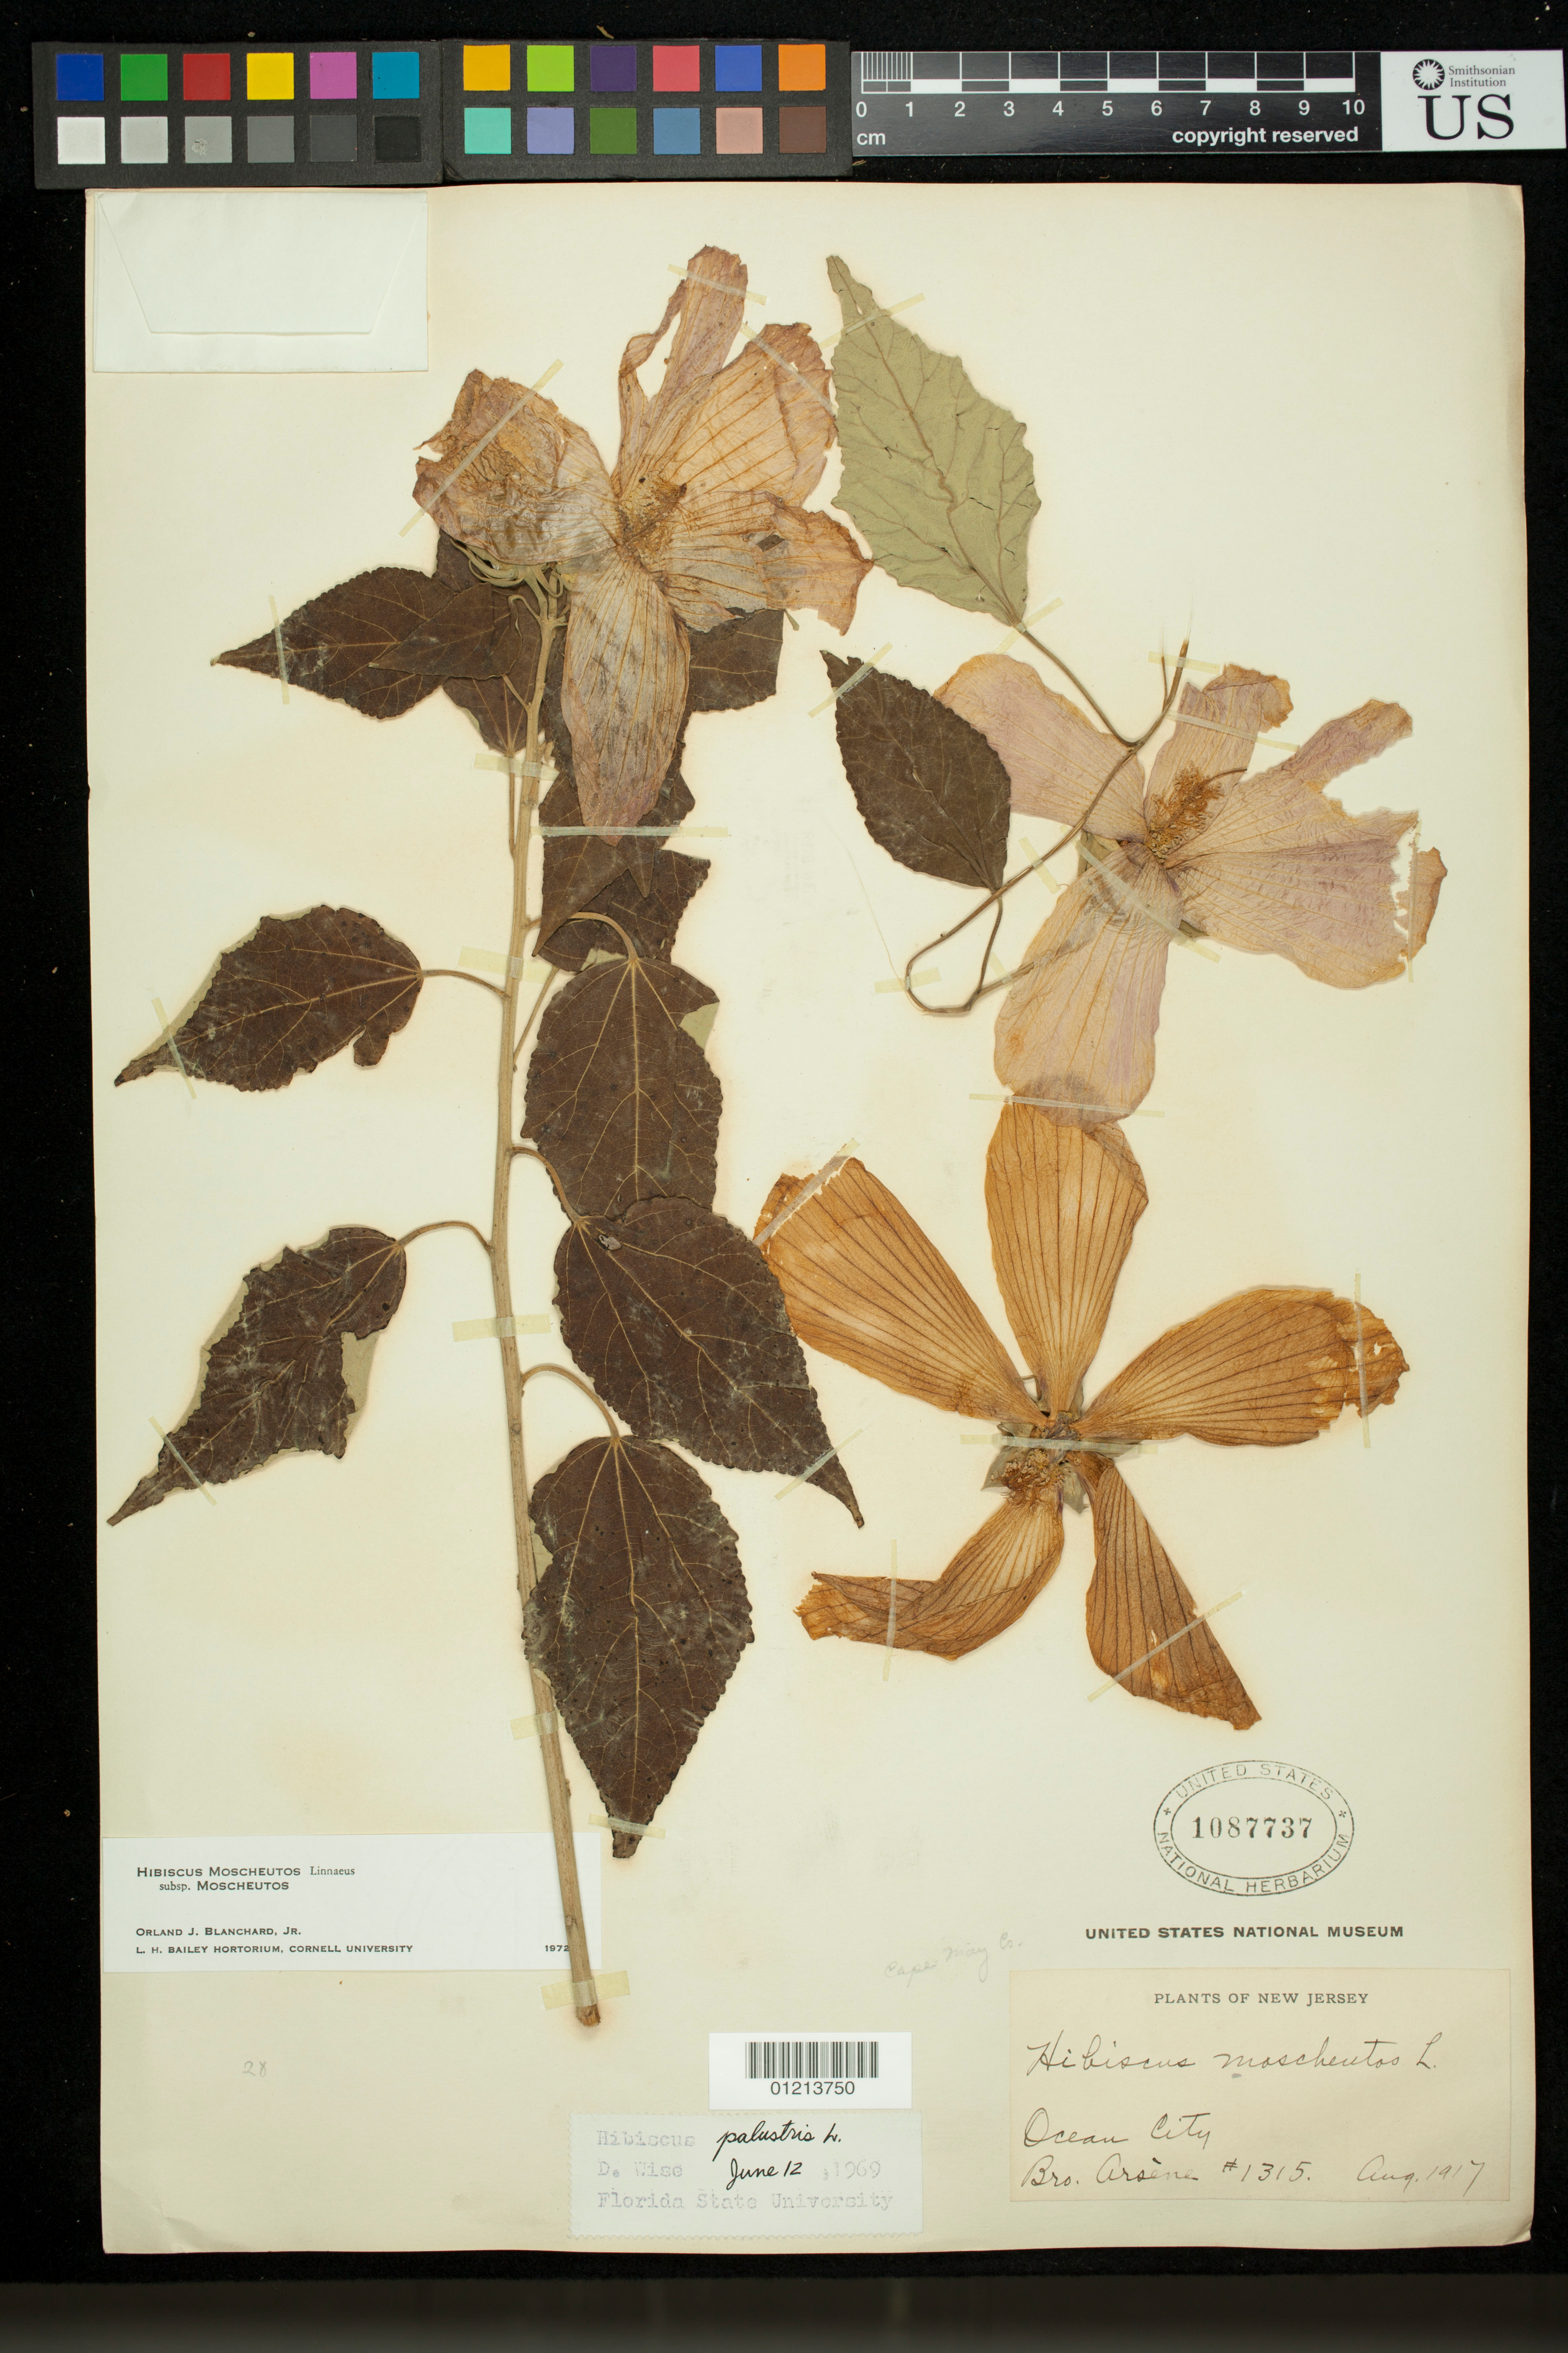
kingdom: Plantae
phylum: Tracheophyta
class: Magnoliopsida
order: Malvales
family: Malvaceae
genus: Hibiscus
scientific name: Hibiscus moscheutos subsp. moscheutos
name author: L.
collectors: Bro. G. Arsène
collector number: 1315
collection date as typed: Aug 1917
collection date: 1917-08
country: United States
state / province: New Jersey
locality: Ocean City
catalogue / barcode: US 1087737